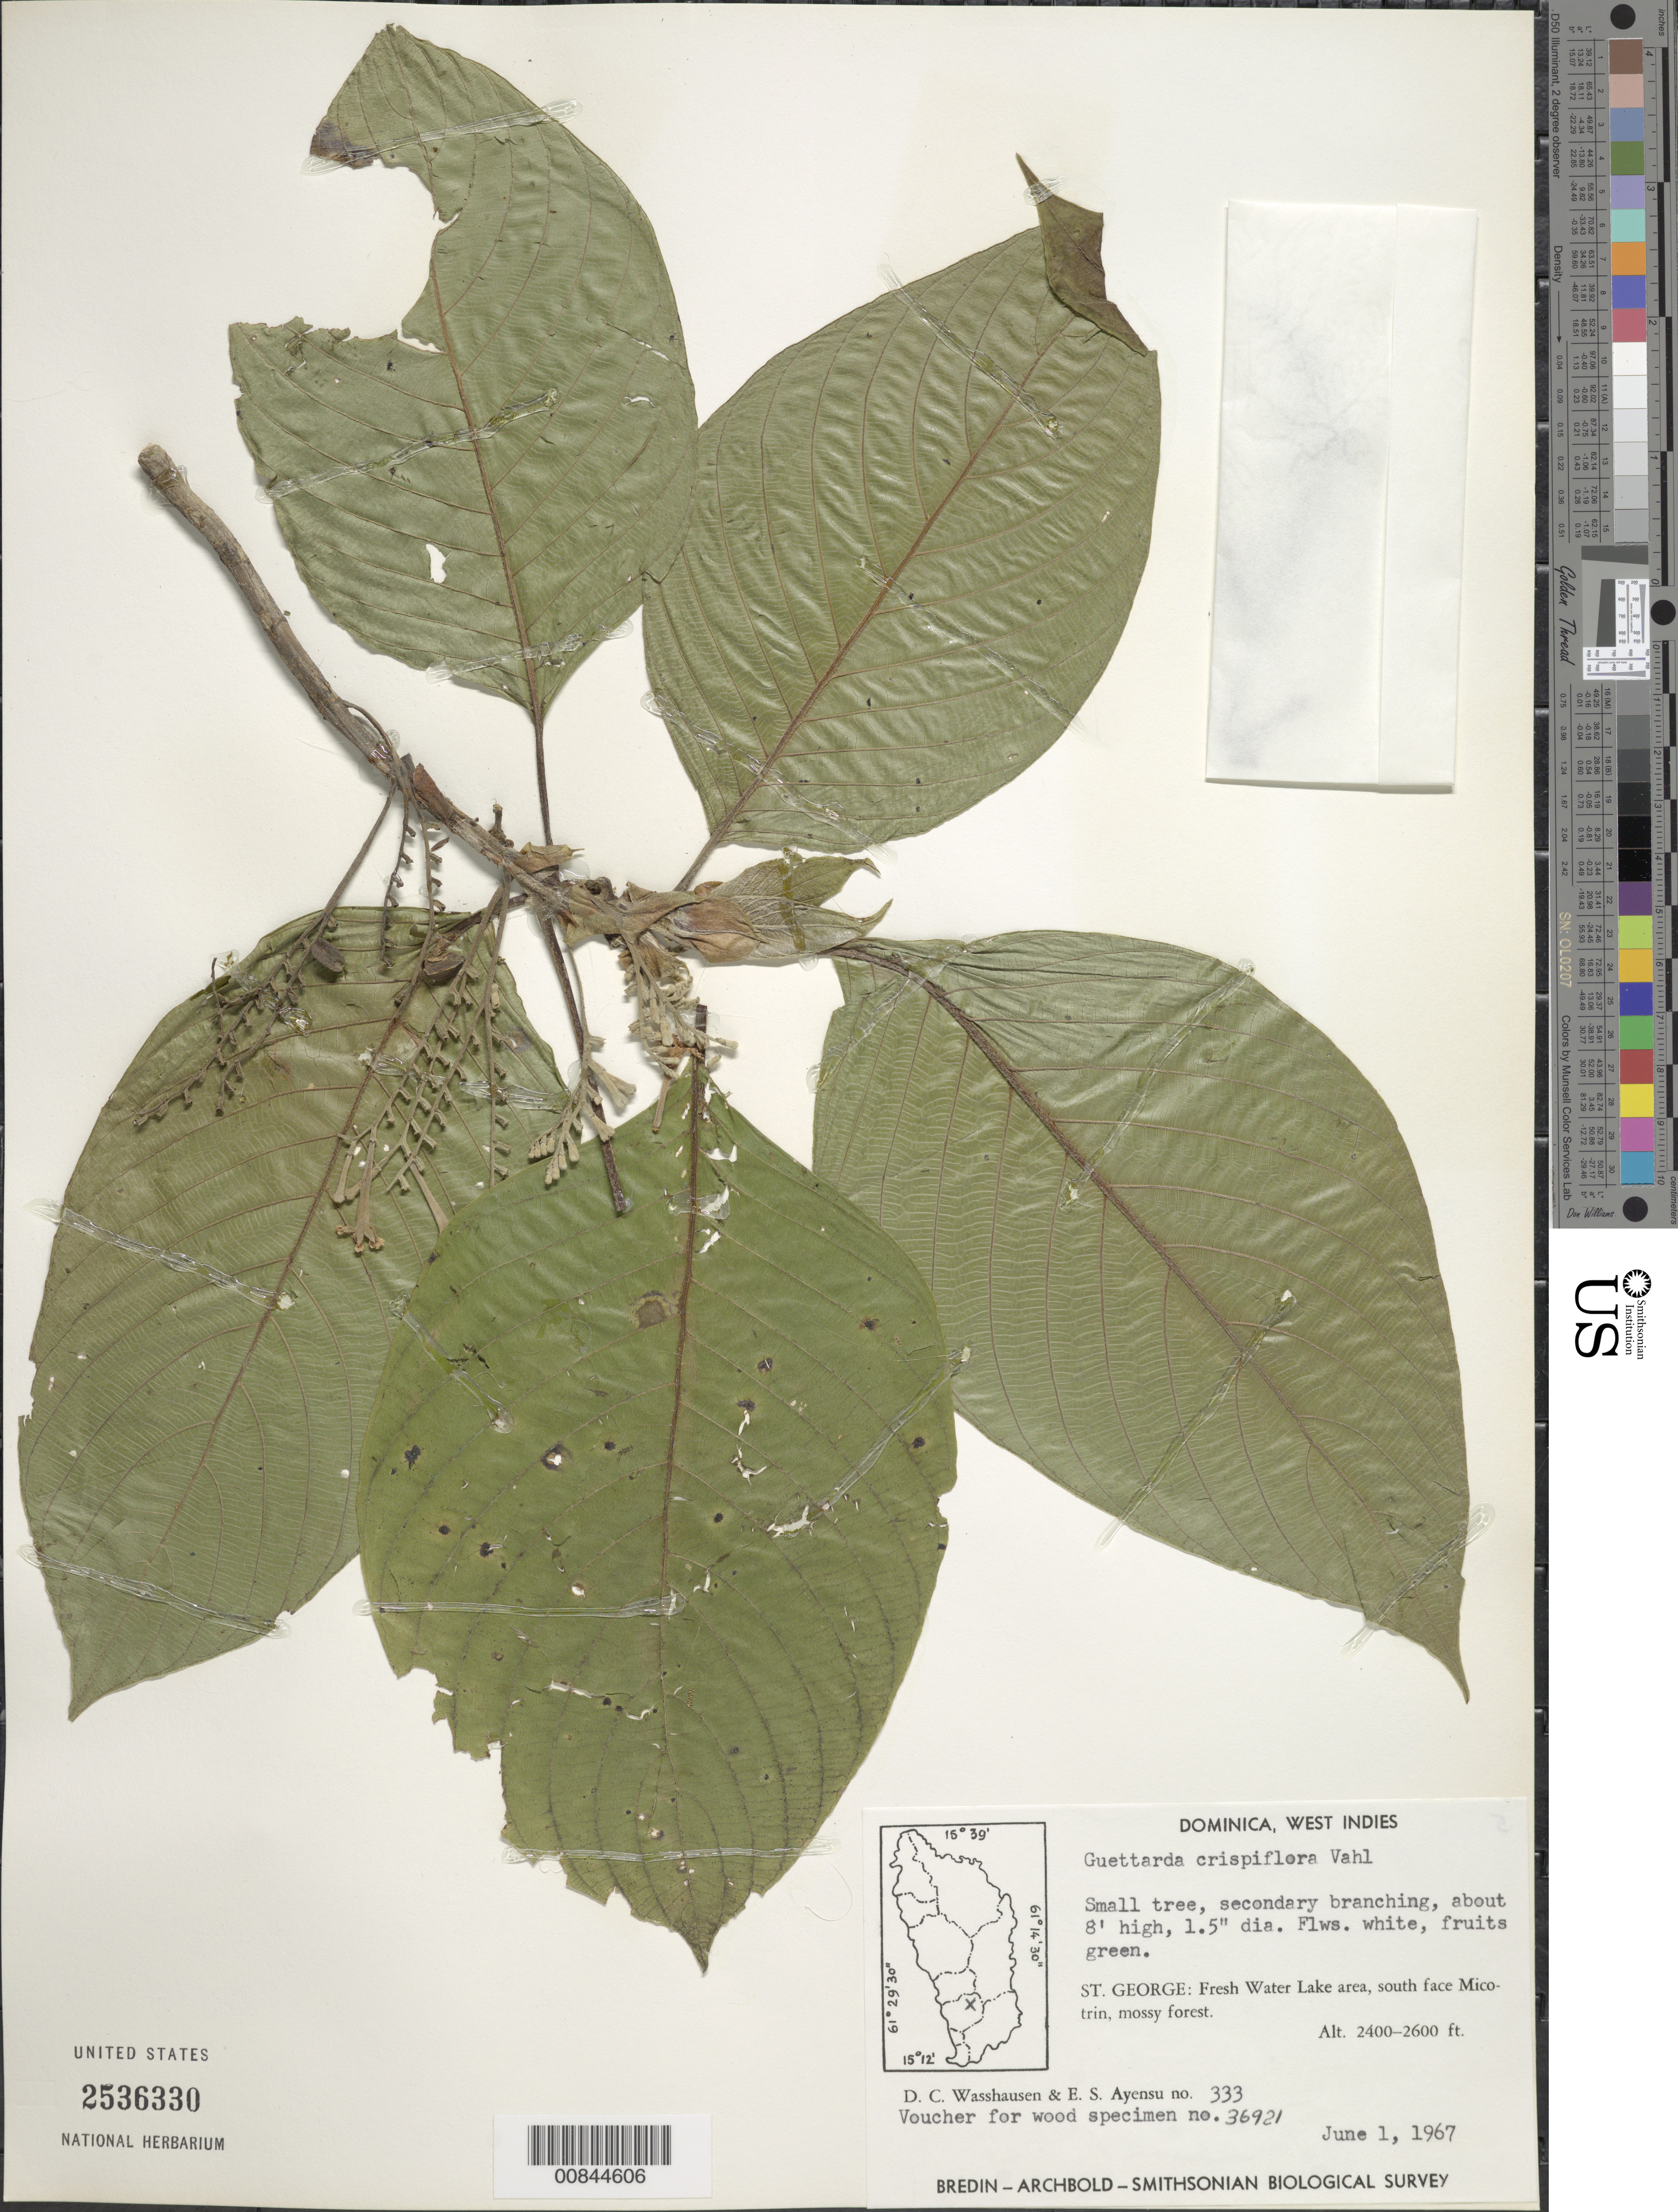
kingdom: Plantae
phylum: Tracheophyta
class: Magnoliopsida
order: Gentianales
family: Rubiaceae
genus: Guettarda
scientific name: Guettarda crispiflora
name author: Vahl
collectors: D. C. Wasshausen & E. S. Ayensu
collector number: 333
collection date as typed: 01 Jun 1967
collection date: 1967-06-01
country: Dominica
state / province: St. George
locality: Fresh Water Lake area, south face of Micotrin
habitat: Mossy forest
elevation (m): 732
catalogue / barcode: US 2536330